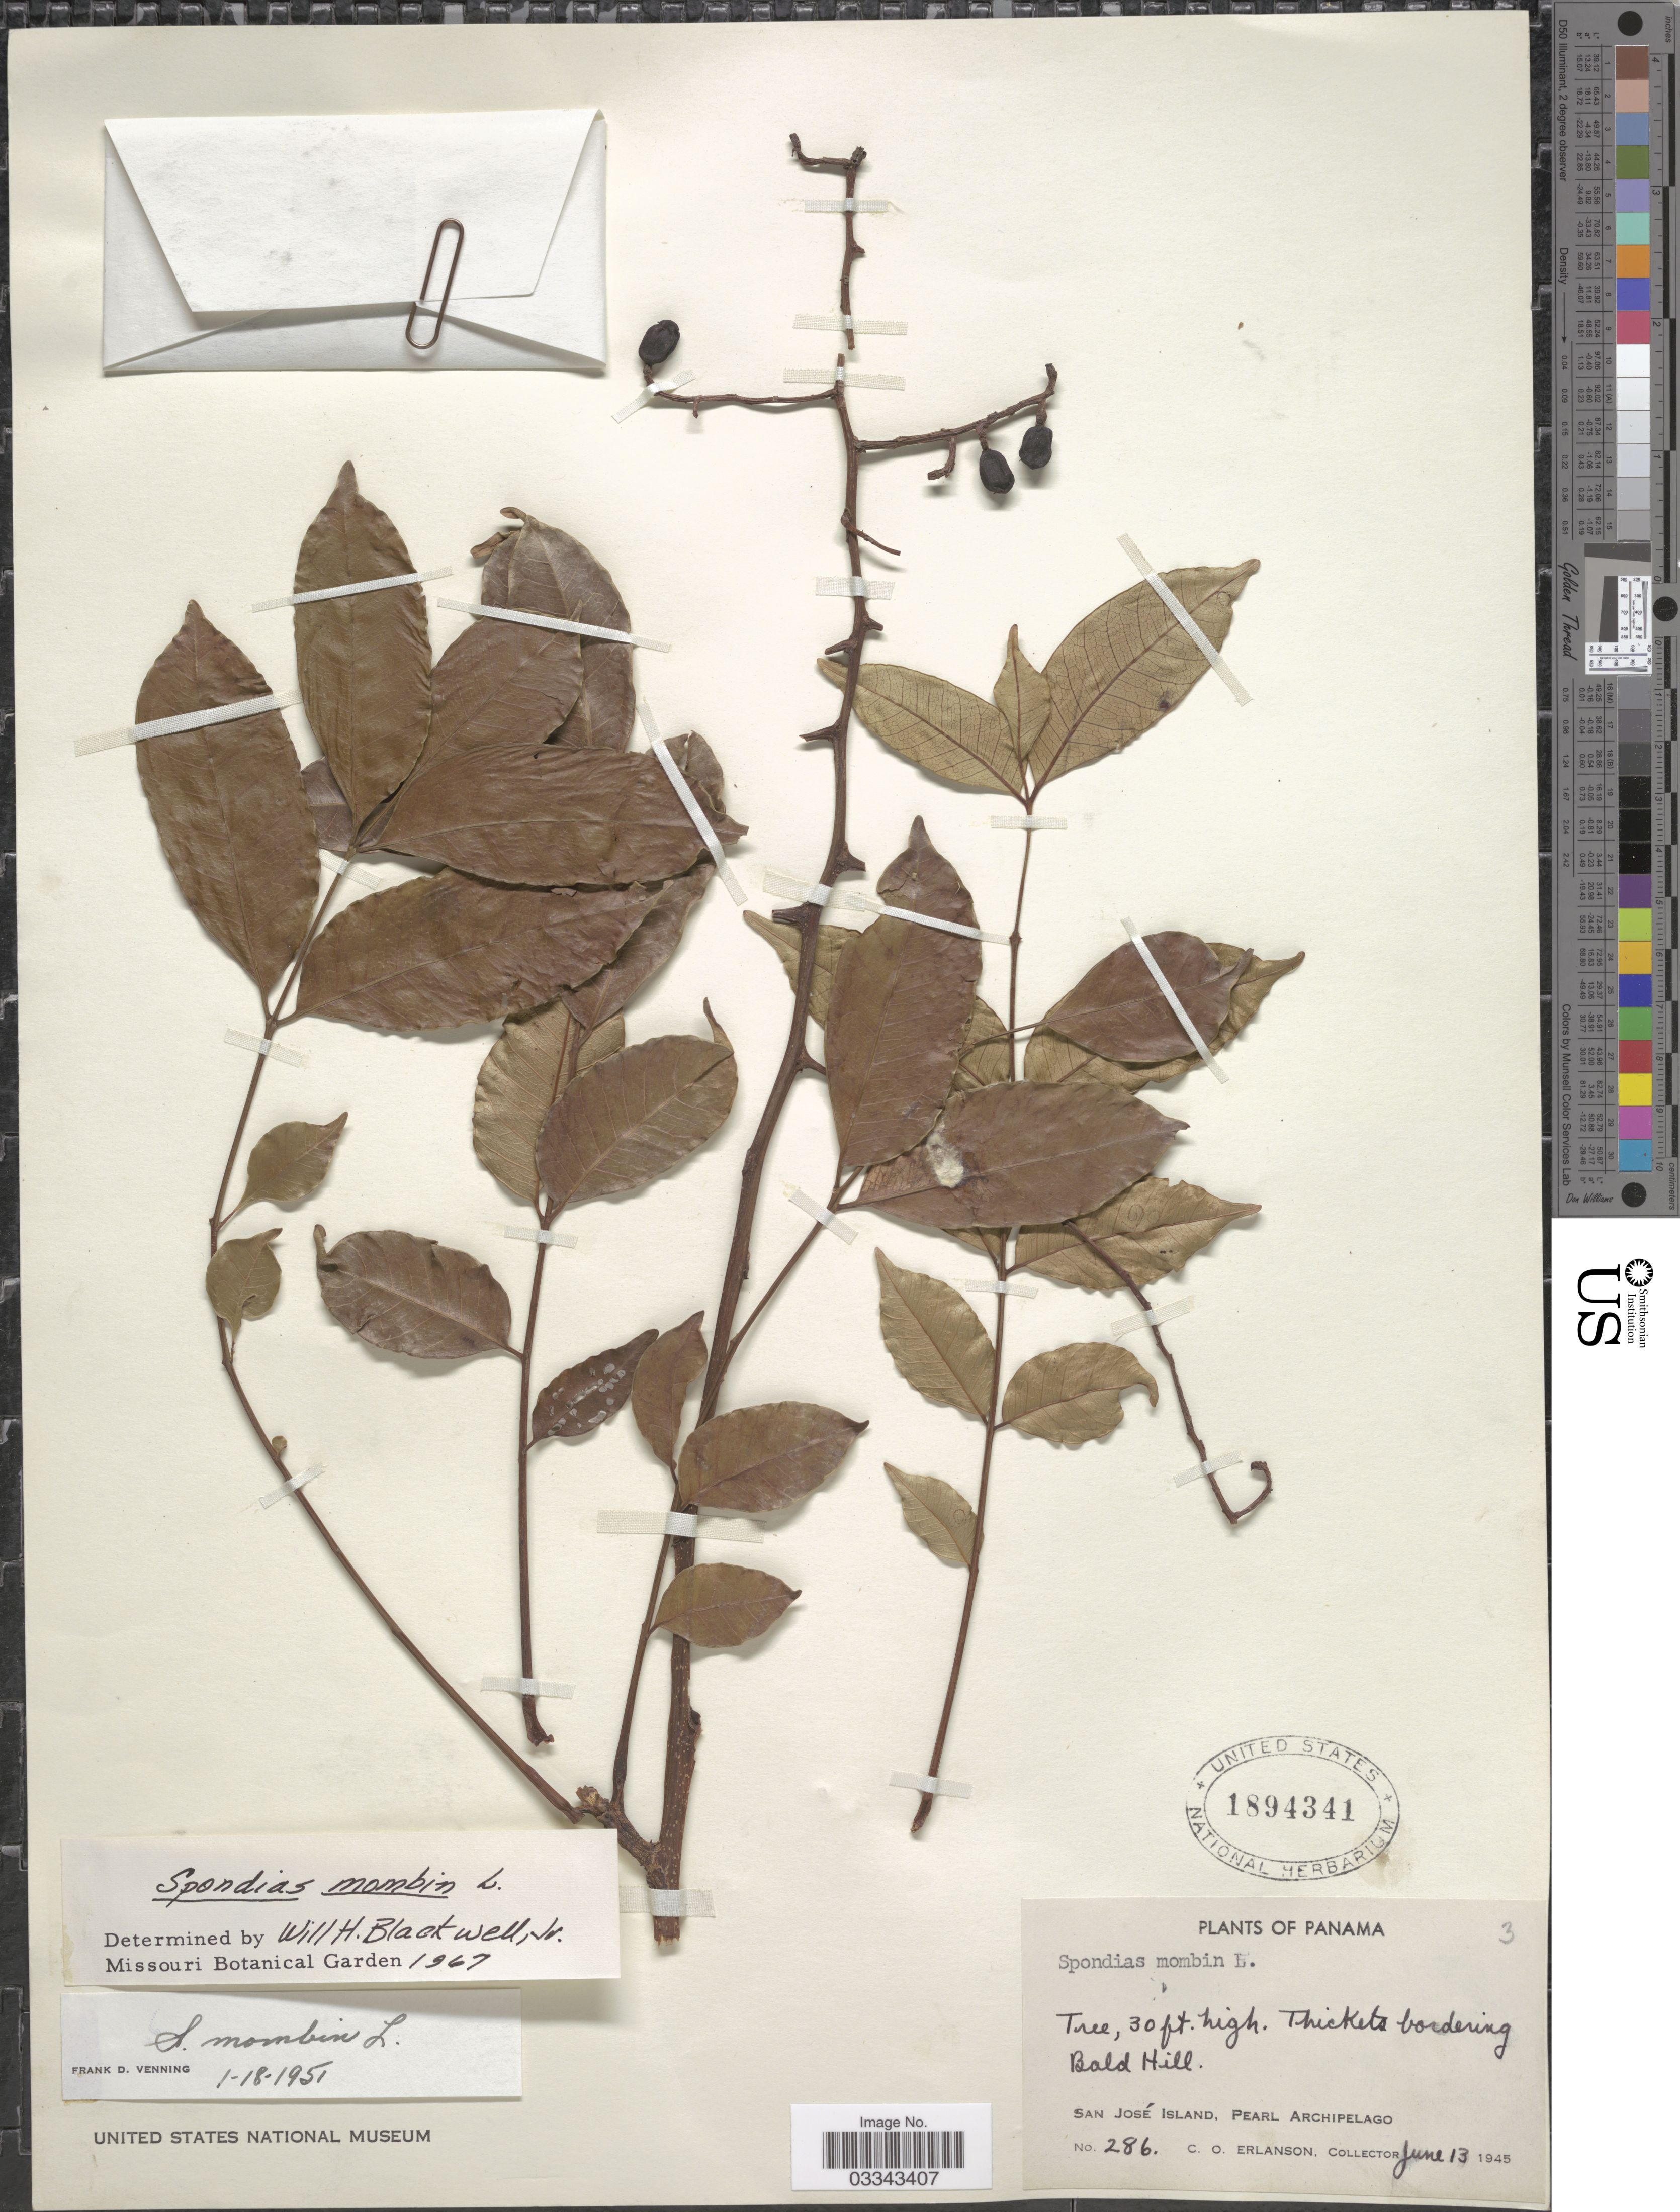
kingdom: Plantae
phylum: Tracheophyta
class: Magnoliopsida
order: Sapindales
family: Anacardiaceae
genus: Spondias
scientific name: Spondias mombin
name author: L.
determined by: Mitchell, John D.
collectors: C. O. Erlanson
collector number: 286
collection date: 1945-06-13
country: Panama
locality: Bald Hill. San José Island, Pearl Archipelago.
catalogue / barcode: US 1894341